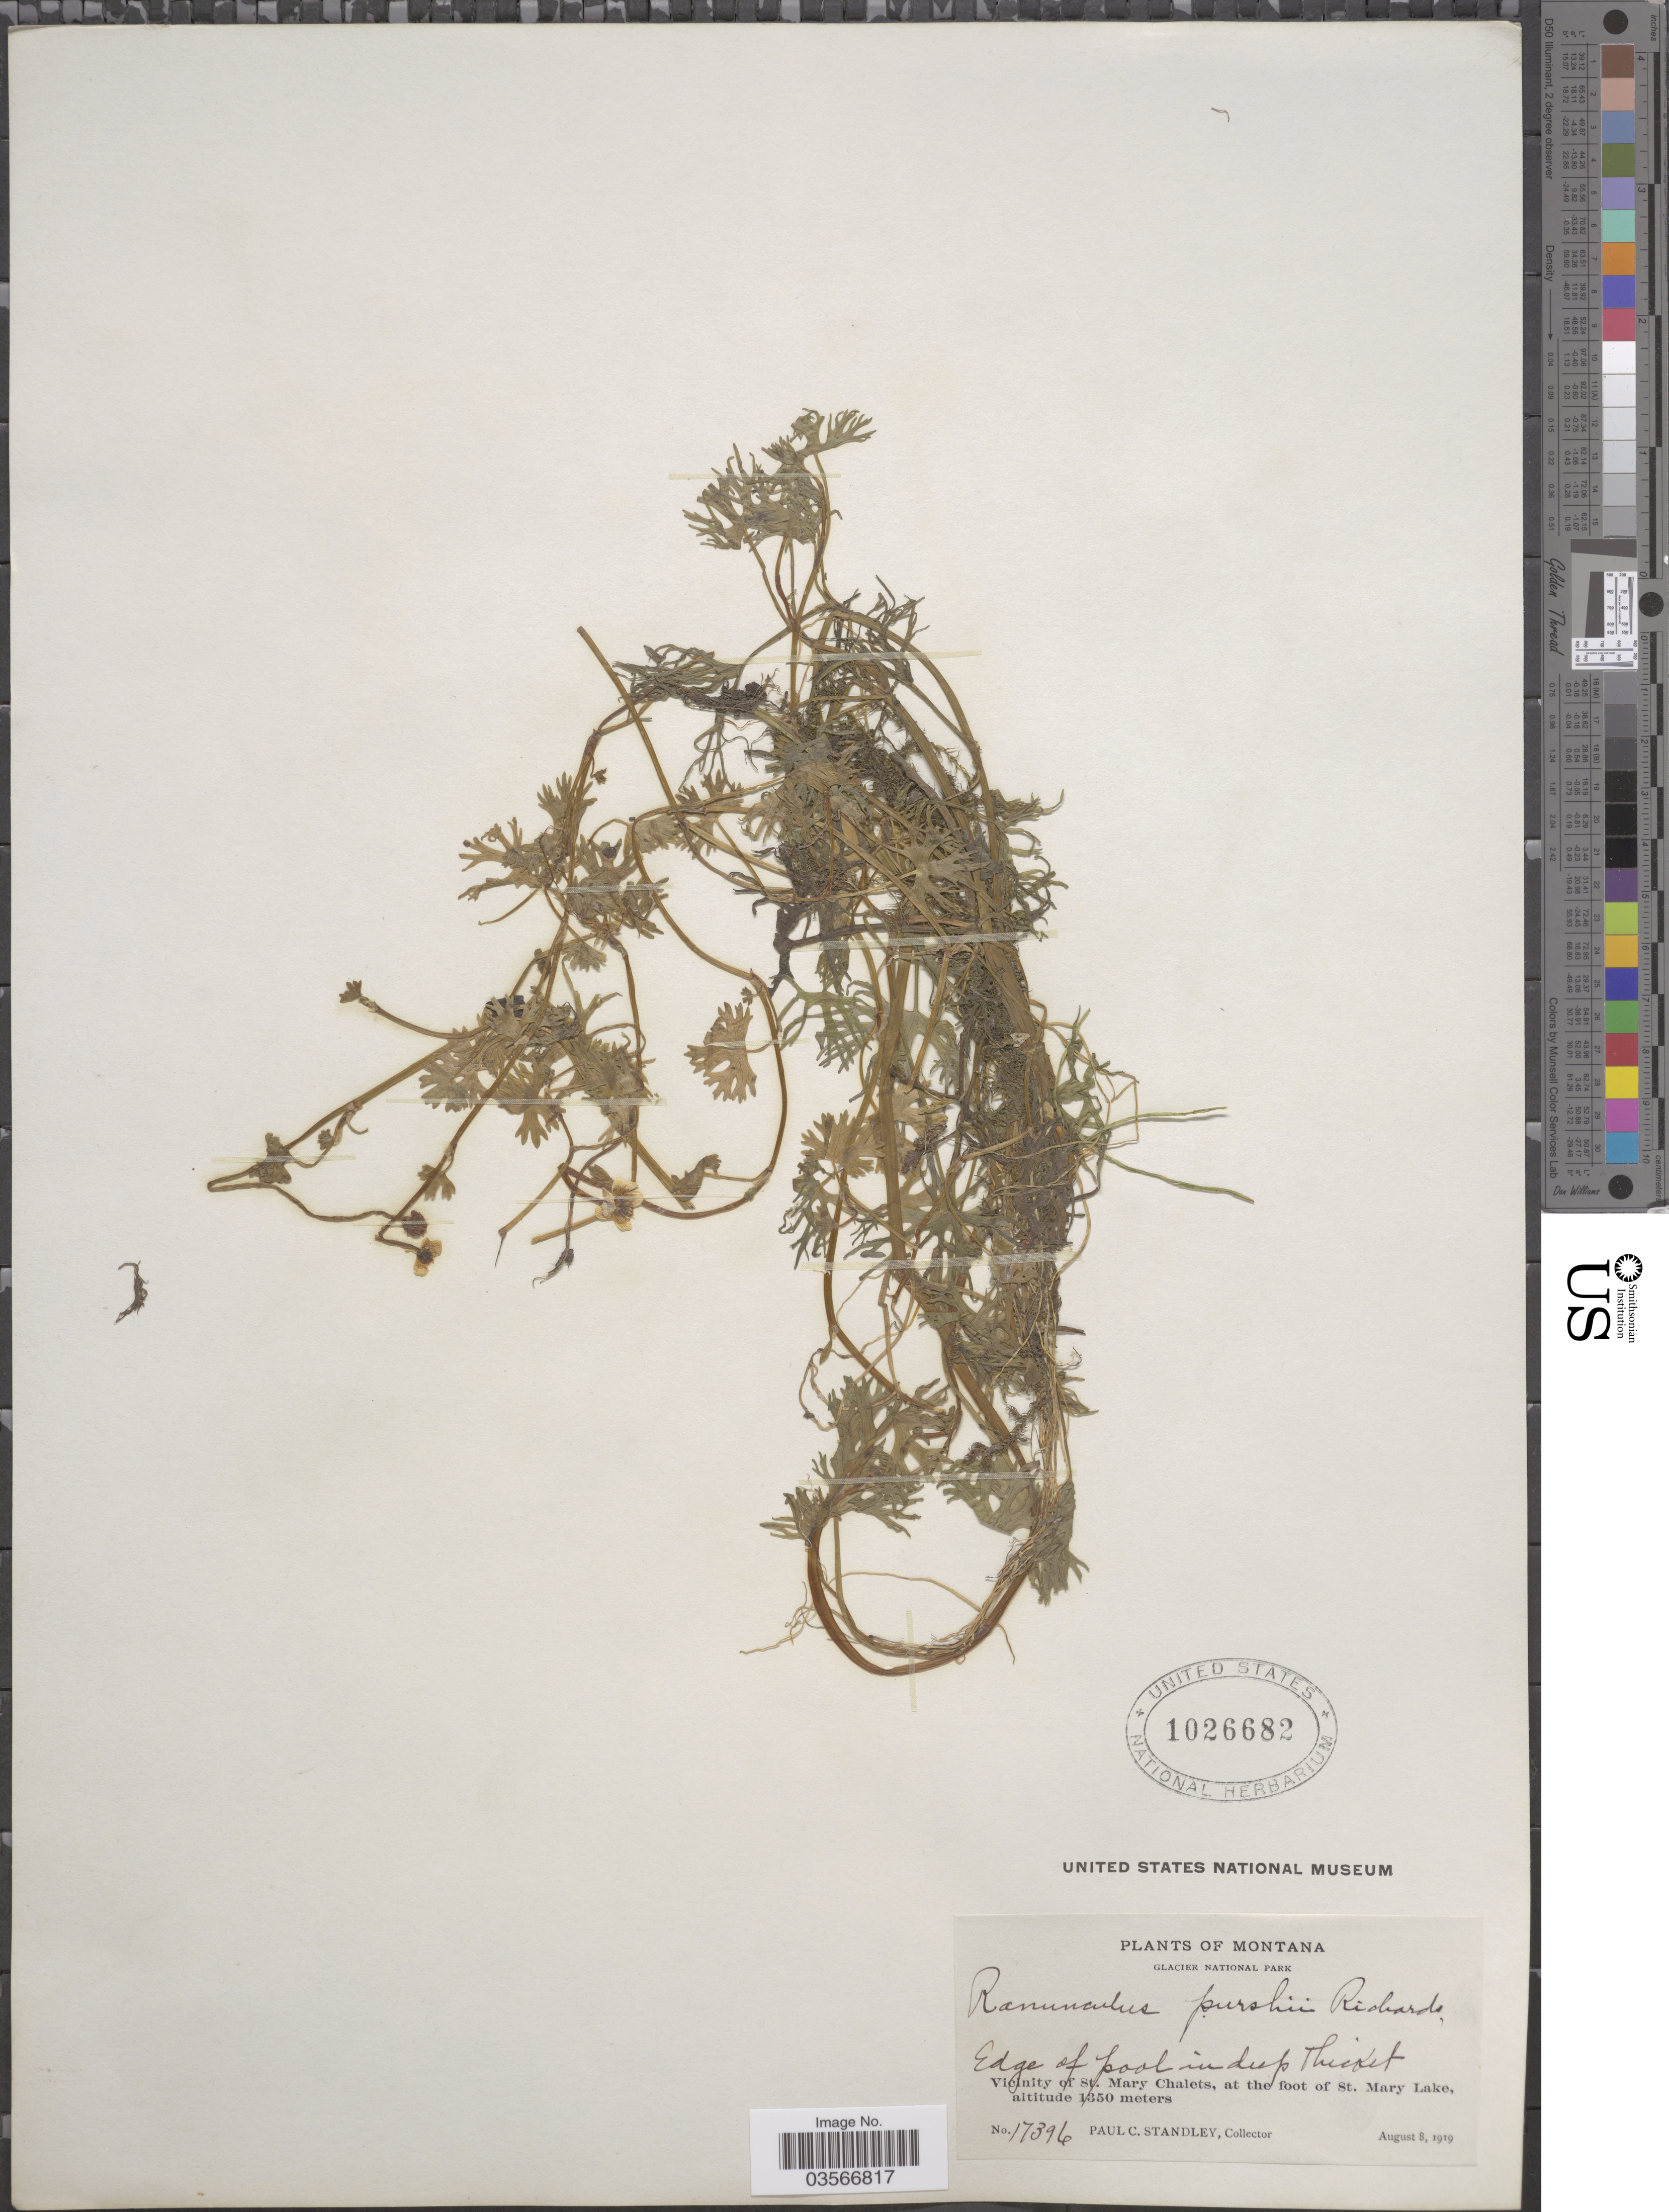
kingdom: Plantae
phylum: Tracheophyta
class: Magnoliopsida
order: Ranunculales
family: Ranunculaceae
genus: Ranunculus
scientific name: Ranunculus gmelinii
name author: DC.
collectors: P. C. Standley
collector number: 17396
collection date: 1919-08-08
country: United States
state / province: Montana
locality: Glacier National Park. Vicinity of St. Mary Chalets, at the foot of St. Mary Lake.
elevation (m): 1350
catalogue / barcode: US 1026682